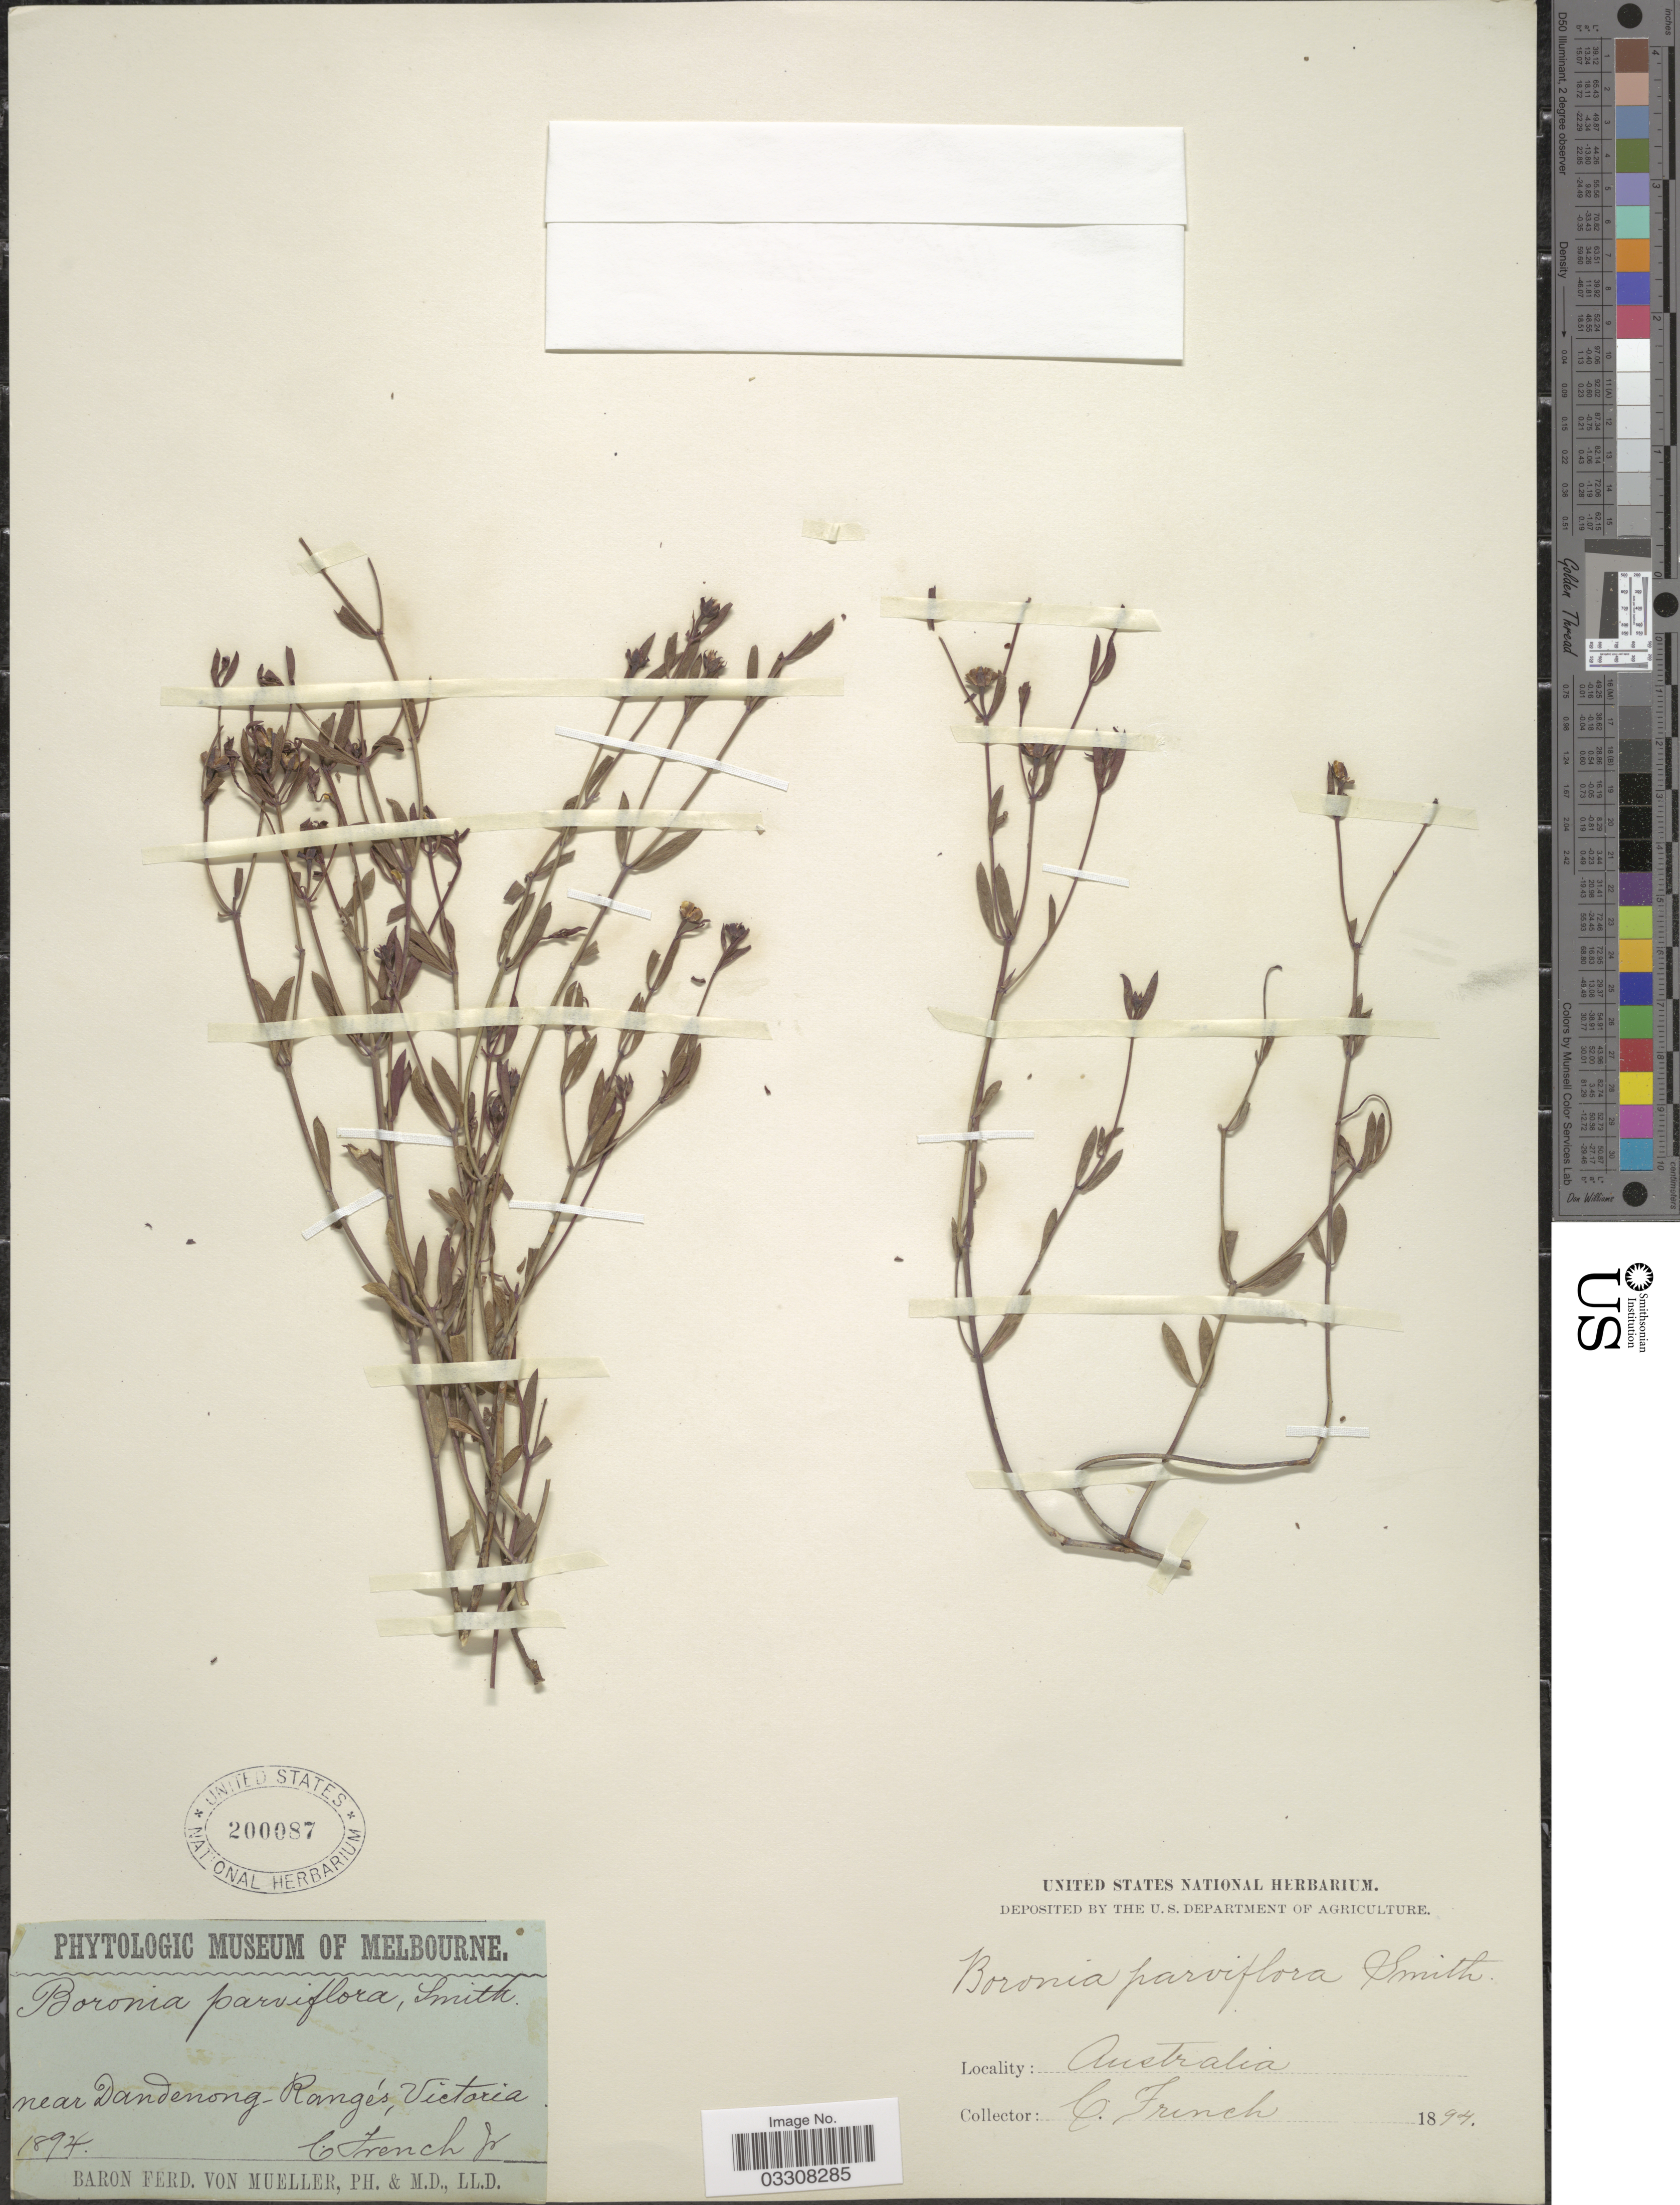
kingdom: Plantae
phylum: Tracheophyta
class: Magnoliopsida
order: Sapindales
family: Rutaceae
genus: Boronia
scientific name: Boronia parviflora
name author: Sm.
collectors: C. French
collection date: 1894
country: Australia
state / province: Victoria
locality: Near Dandenong-Rangés, Victoria.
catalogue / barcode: US 200087